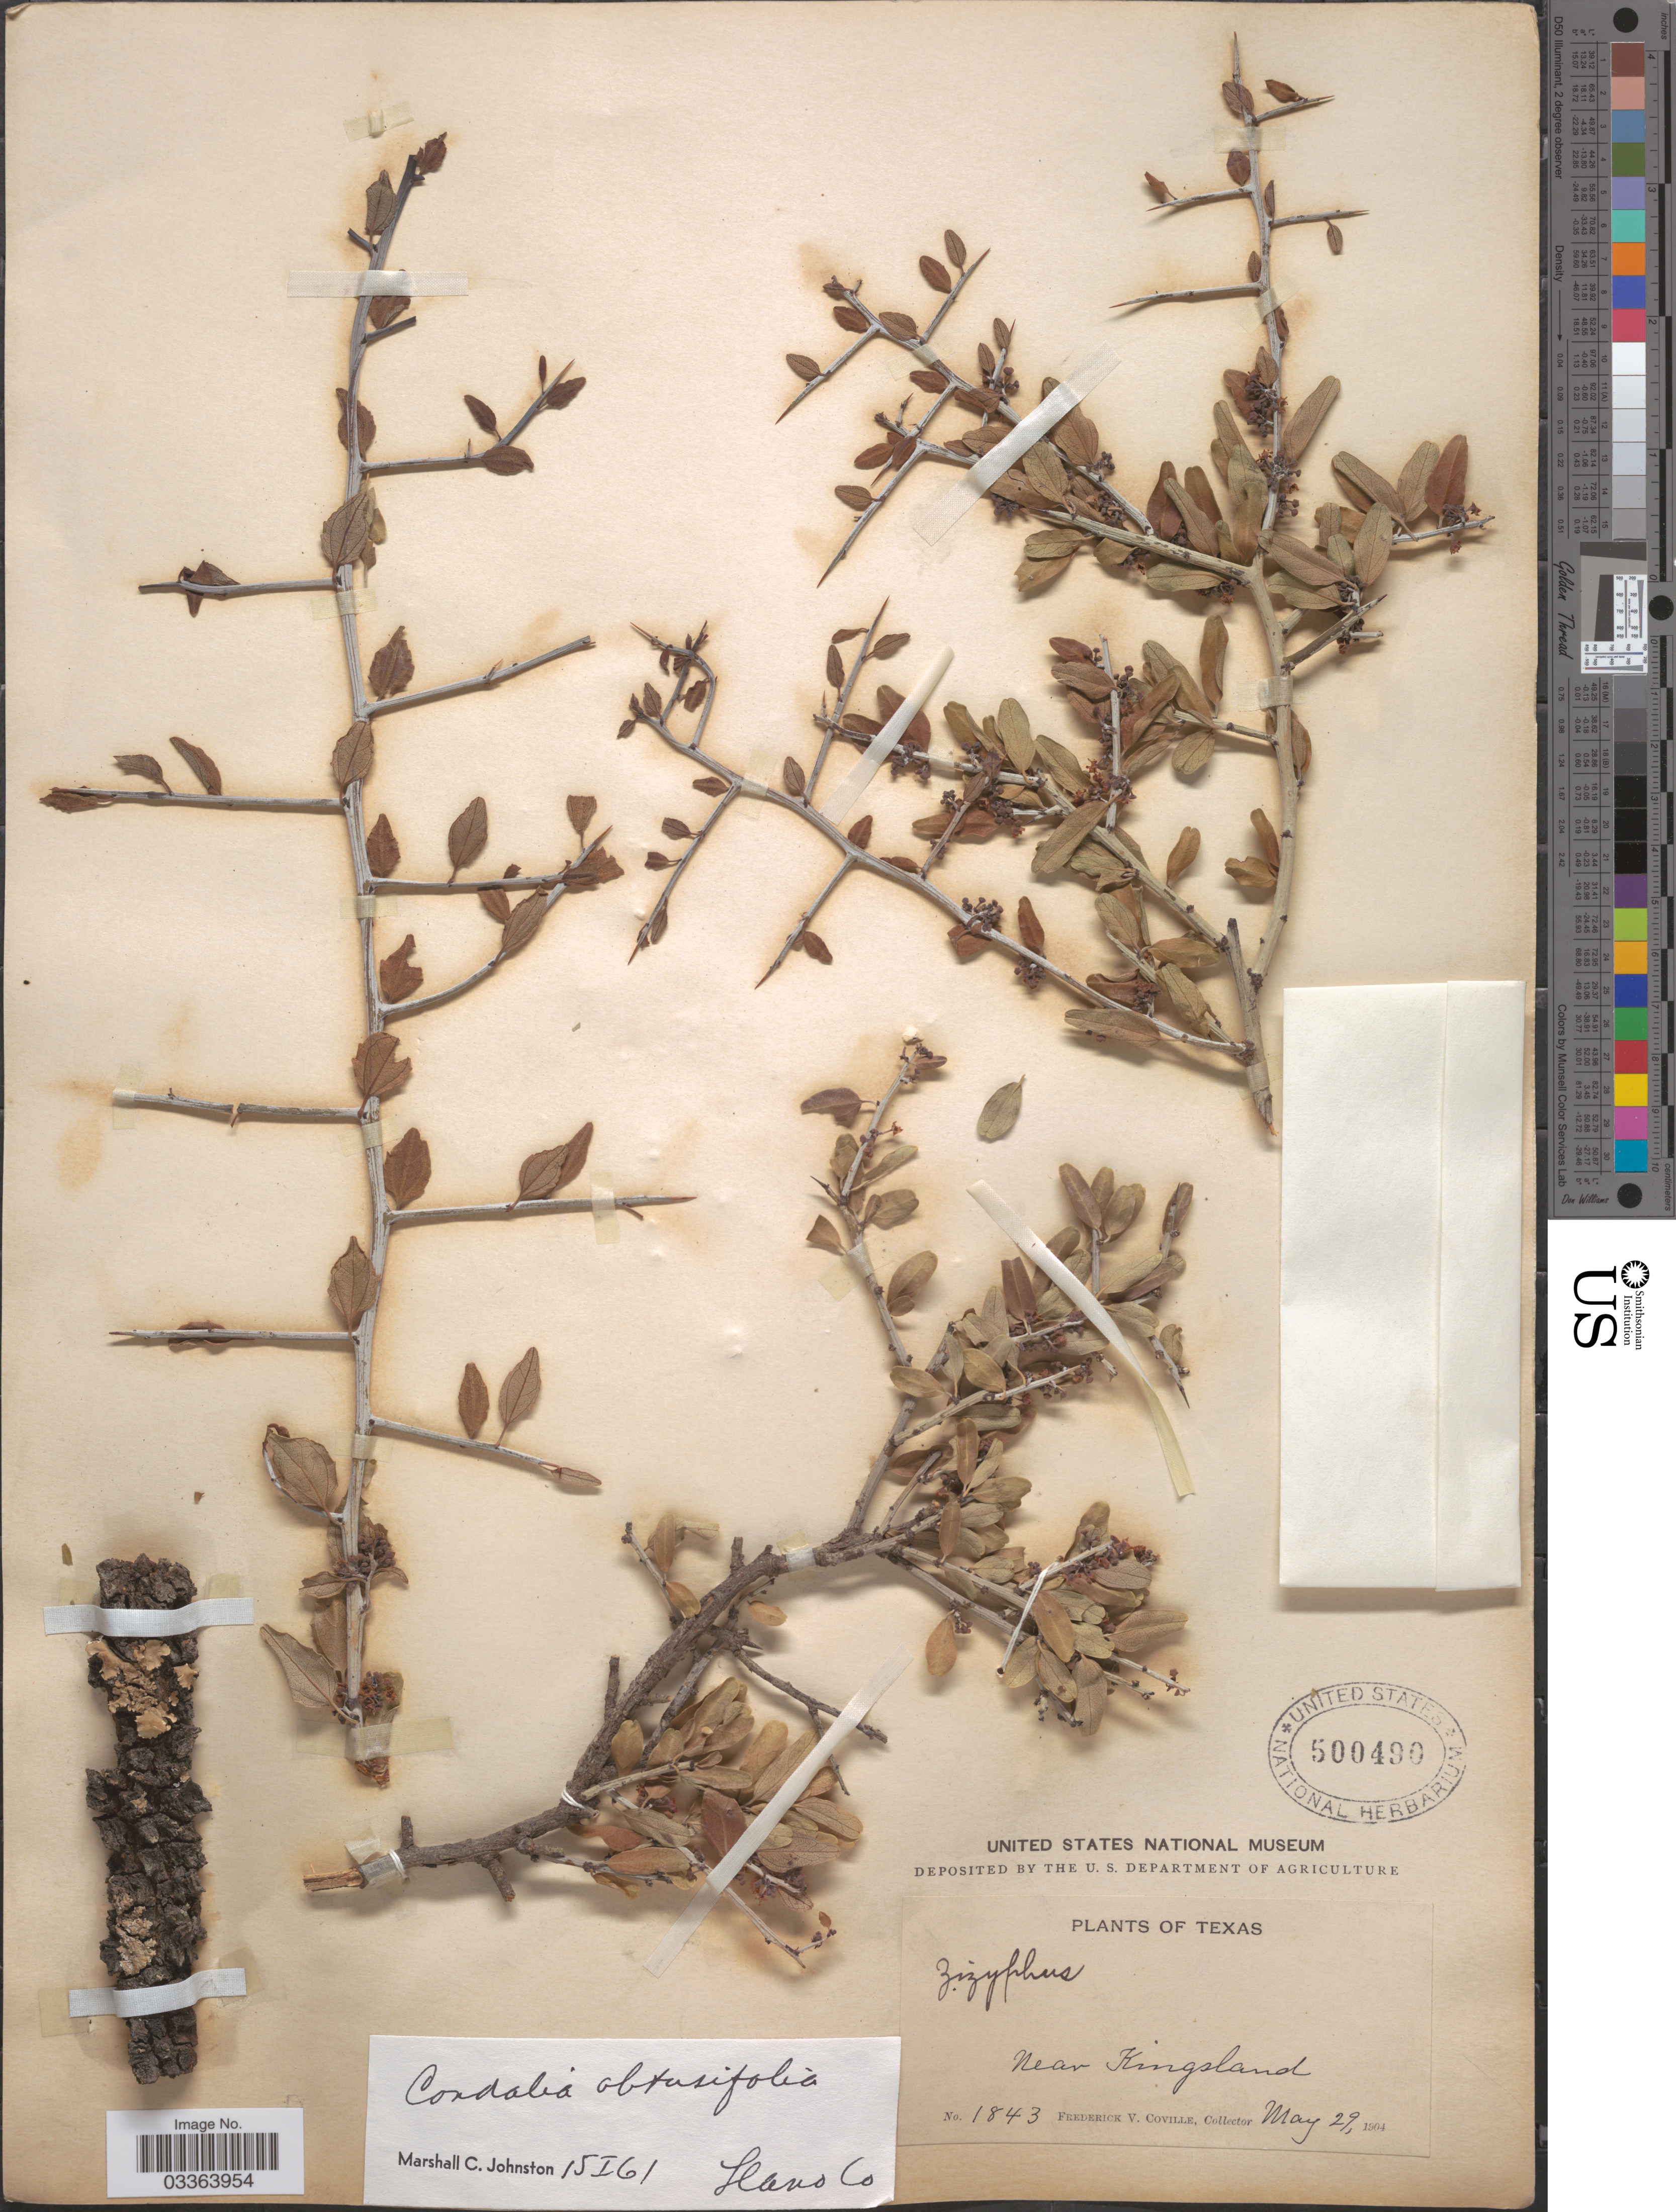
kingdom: Plantae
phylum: Tracheophyta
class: Magnoliopsida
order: Rosales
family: Rhamnaceae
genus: Sarcomphalus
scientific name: Sarcomphalus obtusifolius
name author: (Hook. ex Torr. & A. Gray) Hauenschild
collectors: F. V. Coville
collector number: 1843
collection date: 1904-05-29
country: United States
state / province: Texas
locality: Near Kingsland.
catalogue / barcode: US 500490